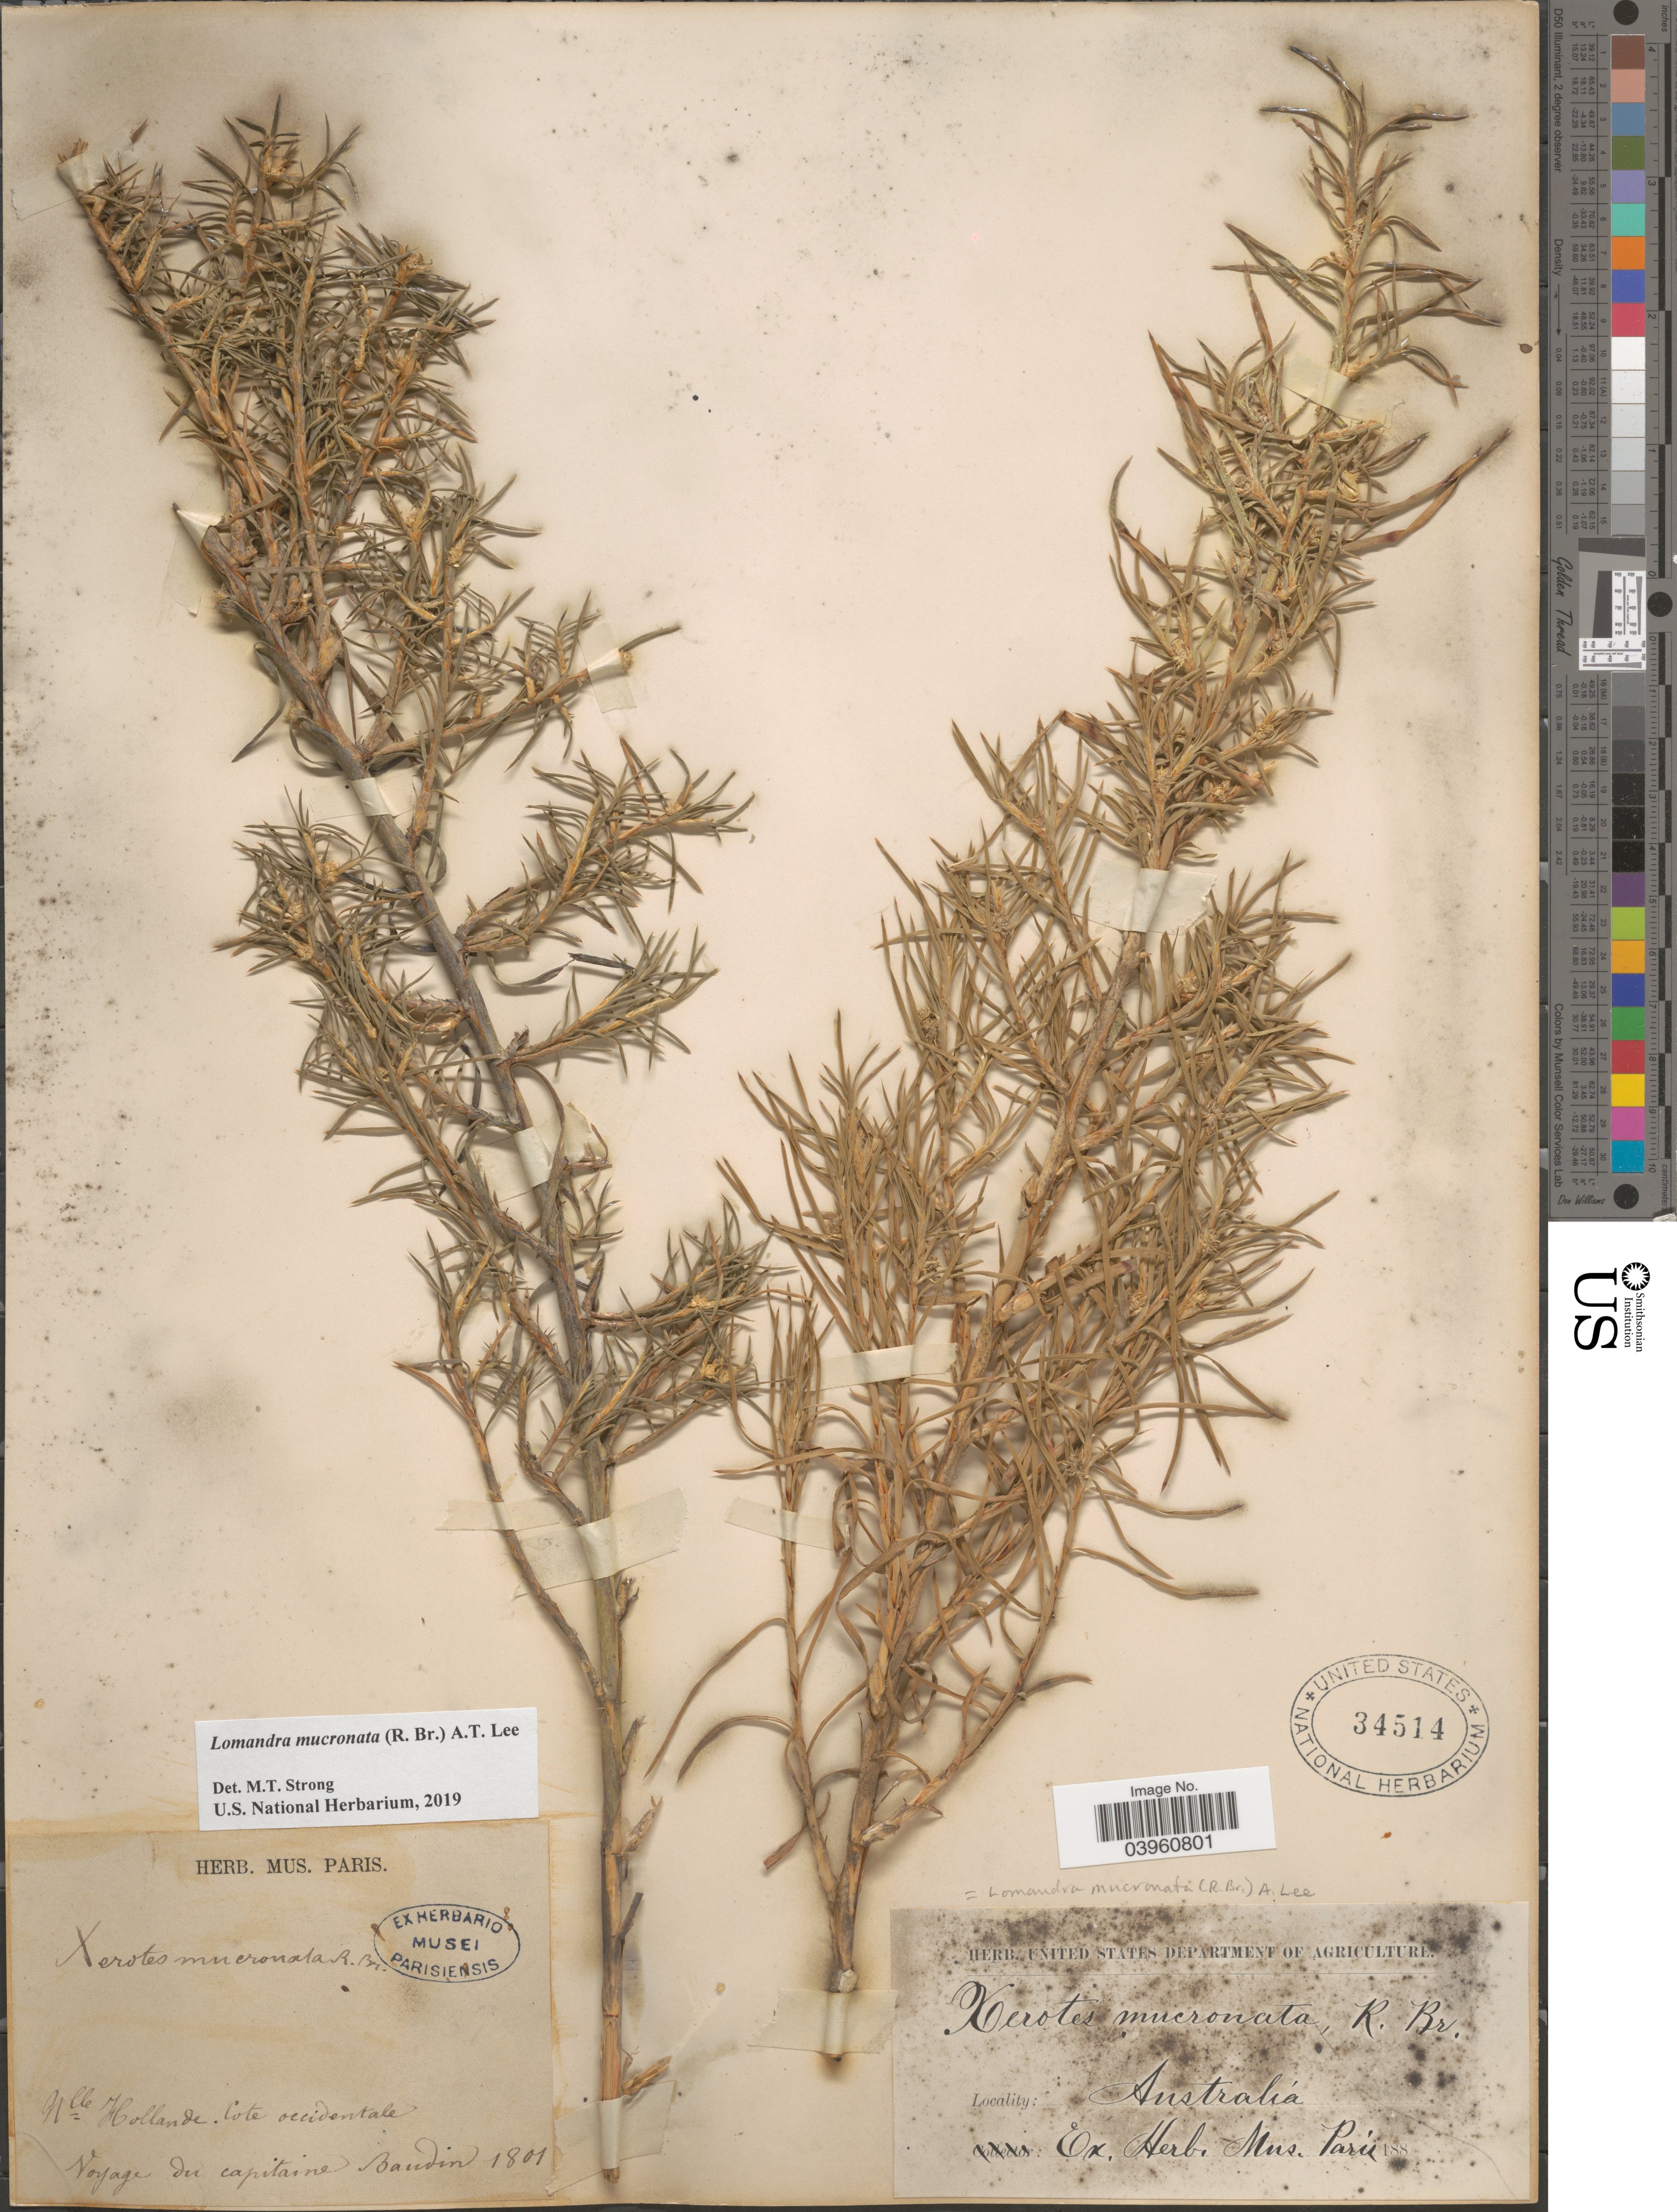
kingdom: Plantae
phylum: Tracheophyta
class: Liliopsida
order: Asparagales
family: Asparagaceae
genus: Lomandra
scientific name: Lomandra mucronata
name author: (R. Br.) A.T. Lee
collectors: T. Baudin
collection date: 1801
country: Australia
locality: Nlle Hollande. Cote occidentale.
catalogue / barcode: US 34514